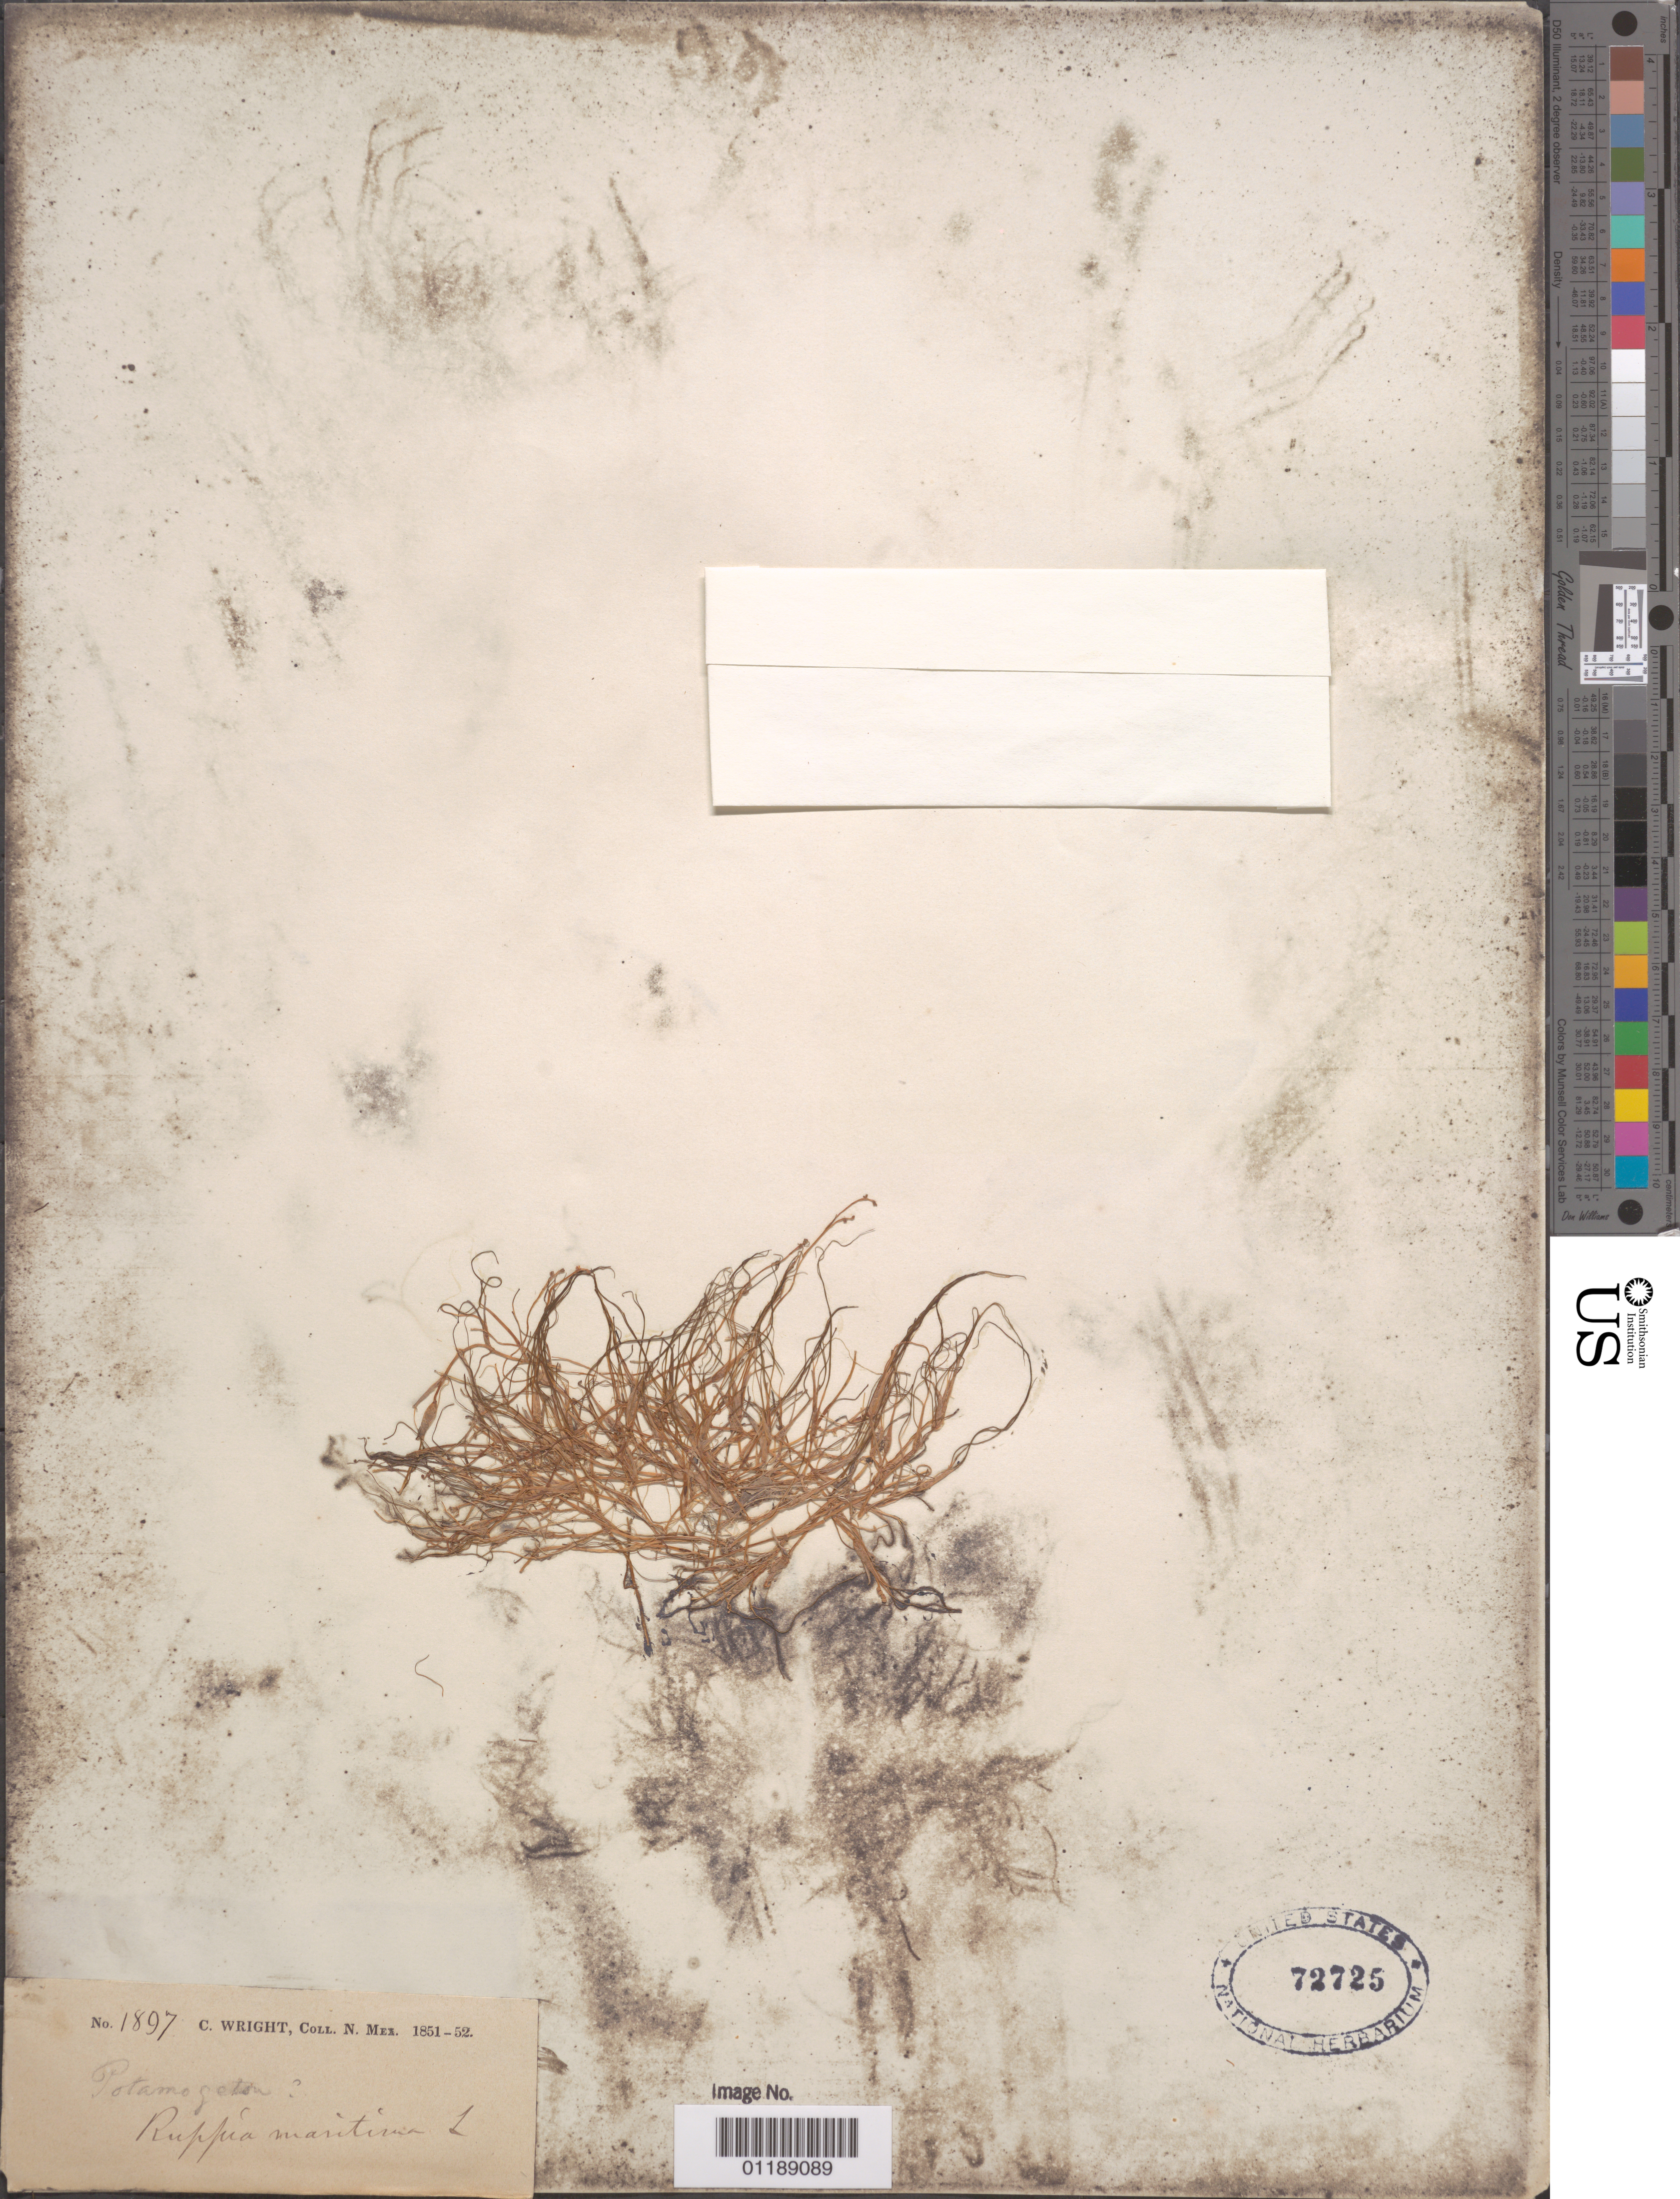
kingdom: Plantae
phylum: Tracheophyta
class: Liliopsida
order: Alismatales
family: Ruppiaceae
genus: Ruppia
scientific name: Ruppia maritima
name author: L.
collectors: C. Wright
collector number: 1897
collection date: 1851/1852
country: United States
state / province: New Mexico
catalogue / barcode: US 72725